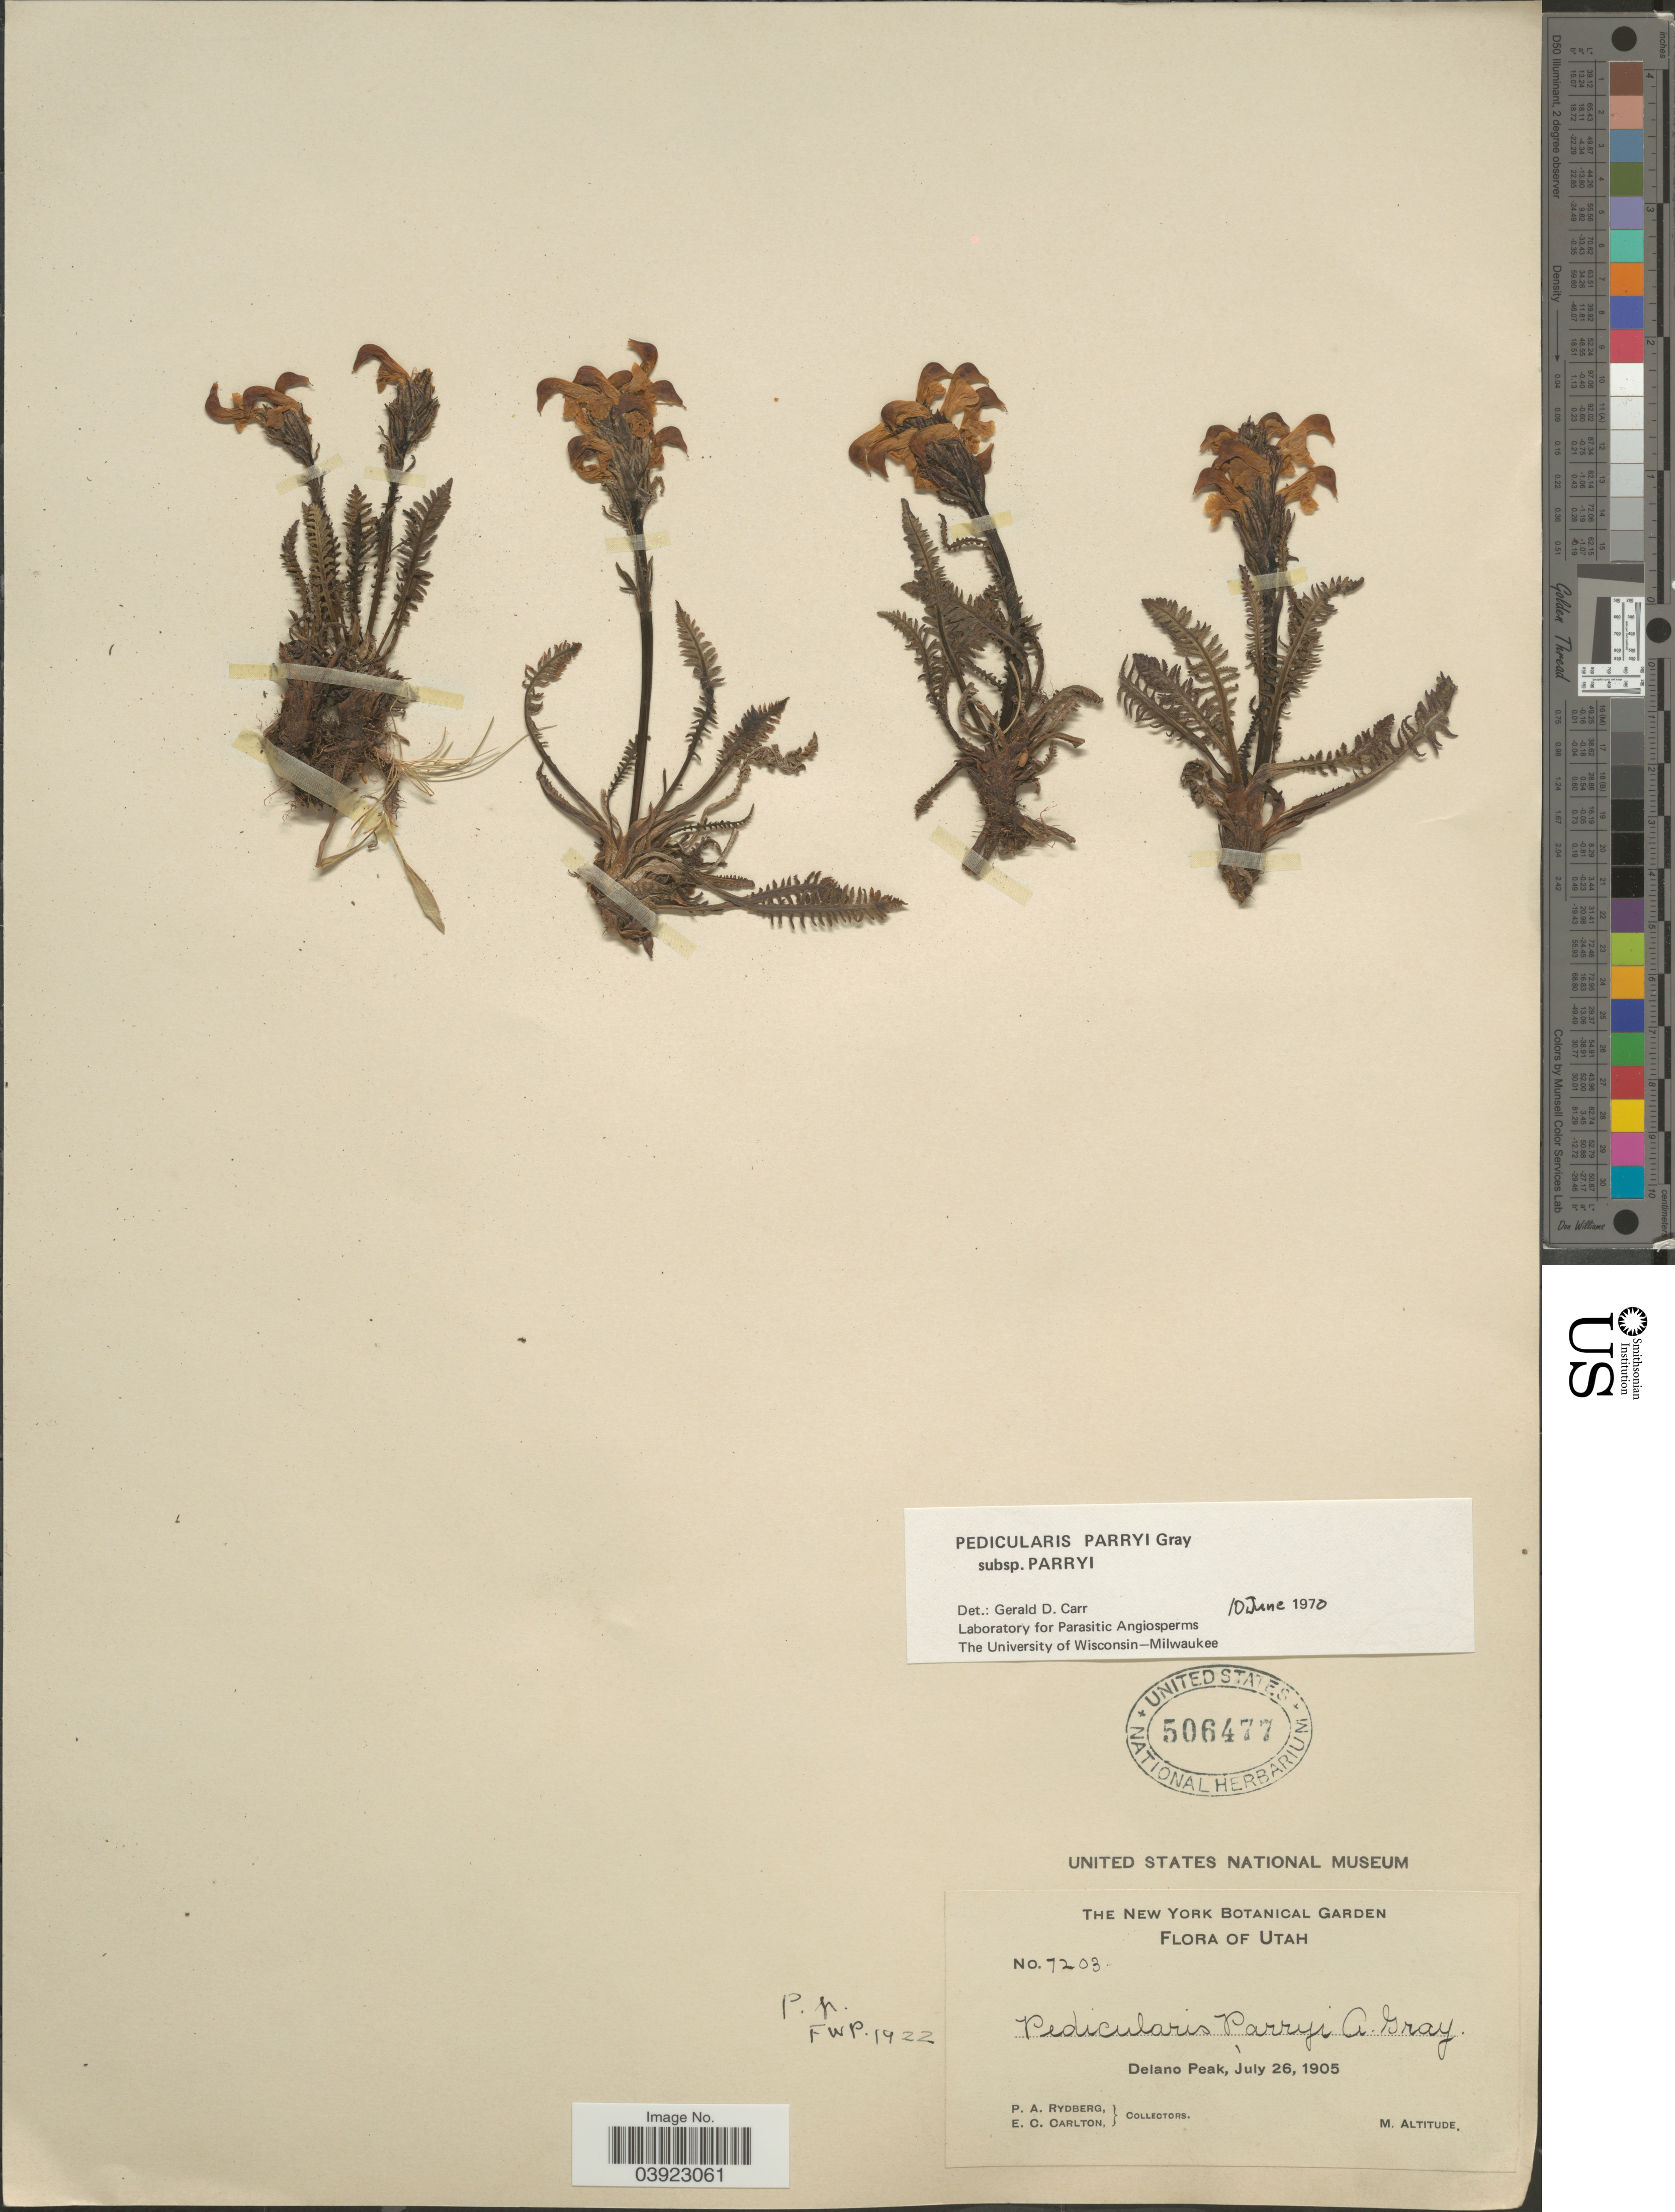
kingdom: Plantae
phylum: Tracheophyta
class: Magnoliopsida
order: Lamiales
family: Orobanchaceae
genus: Pedicularis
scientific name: Pedicularis parryi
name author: A. Gray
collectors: P. A. Rydberg & E. Carlton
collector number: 7203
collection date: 1905-07-26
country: United States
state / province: Utah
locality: Delano Peak.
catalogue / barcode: US 506477